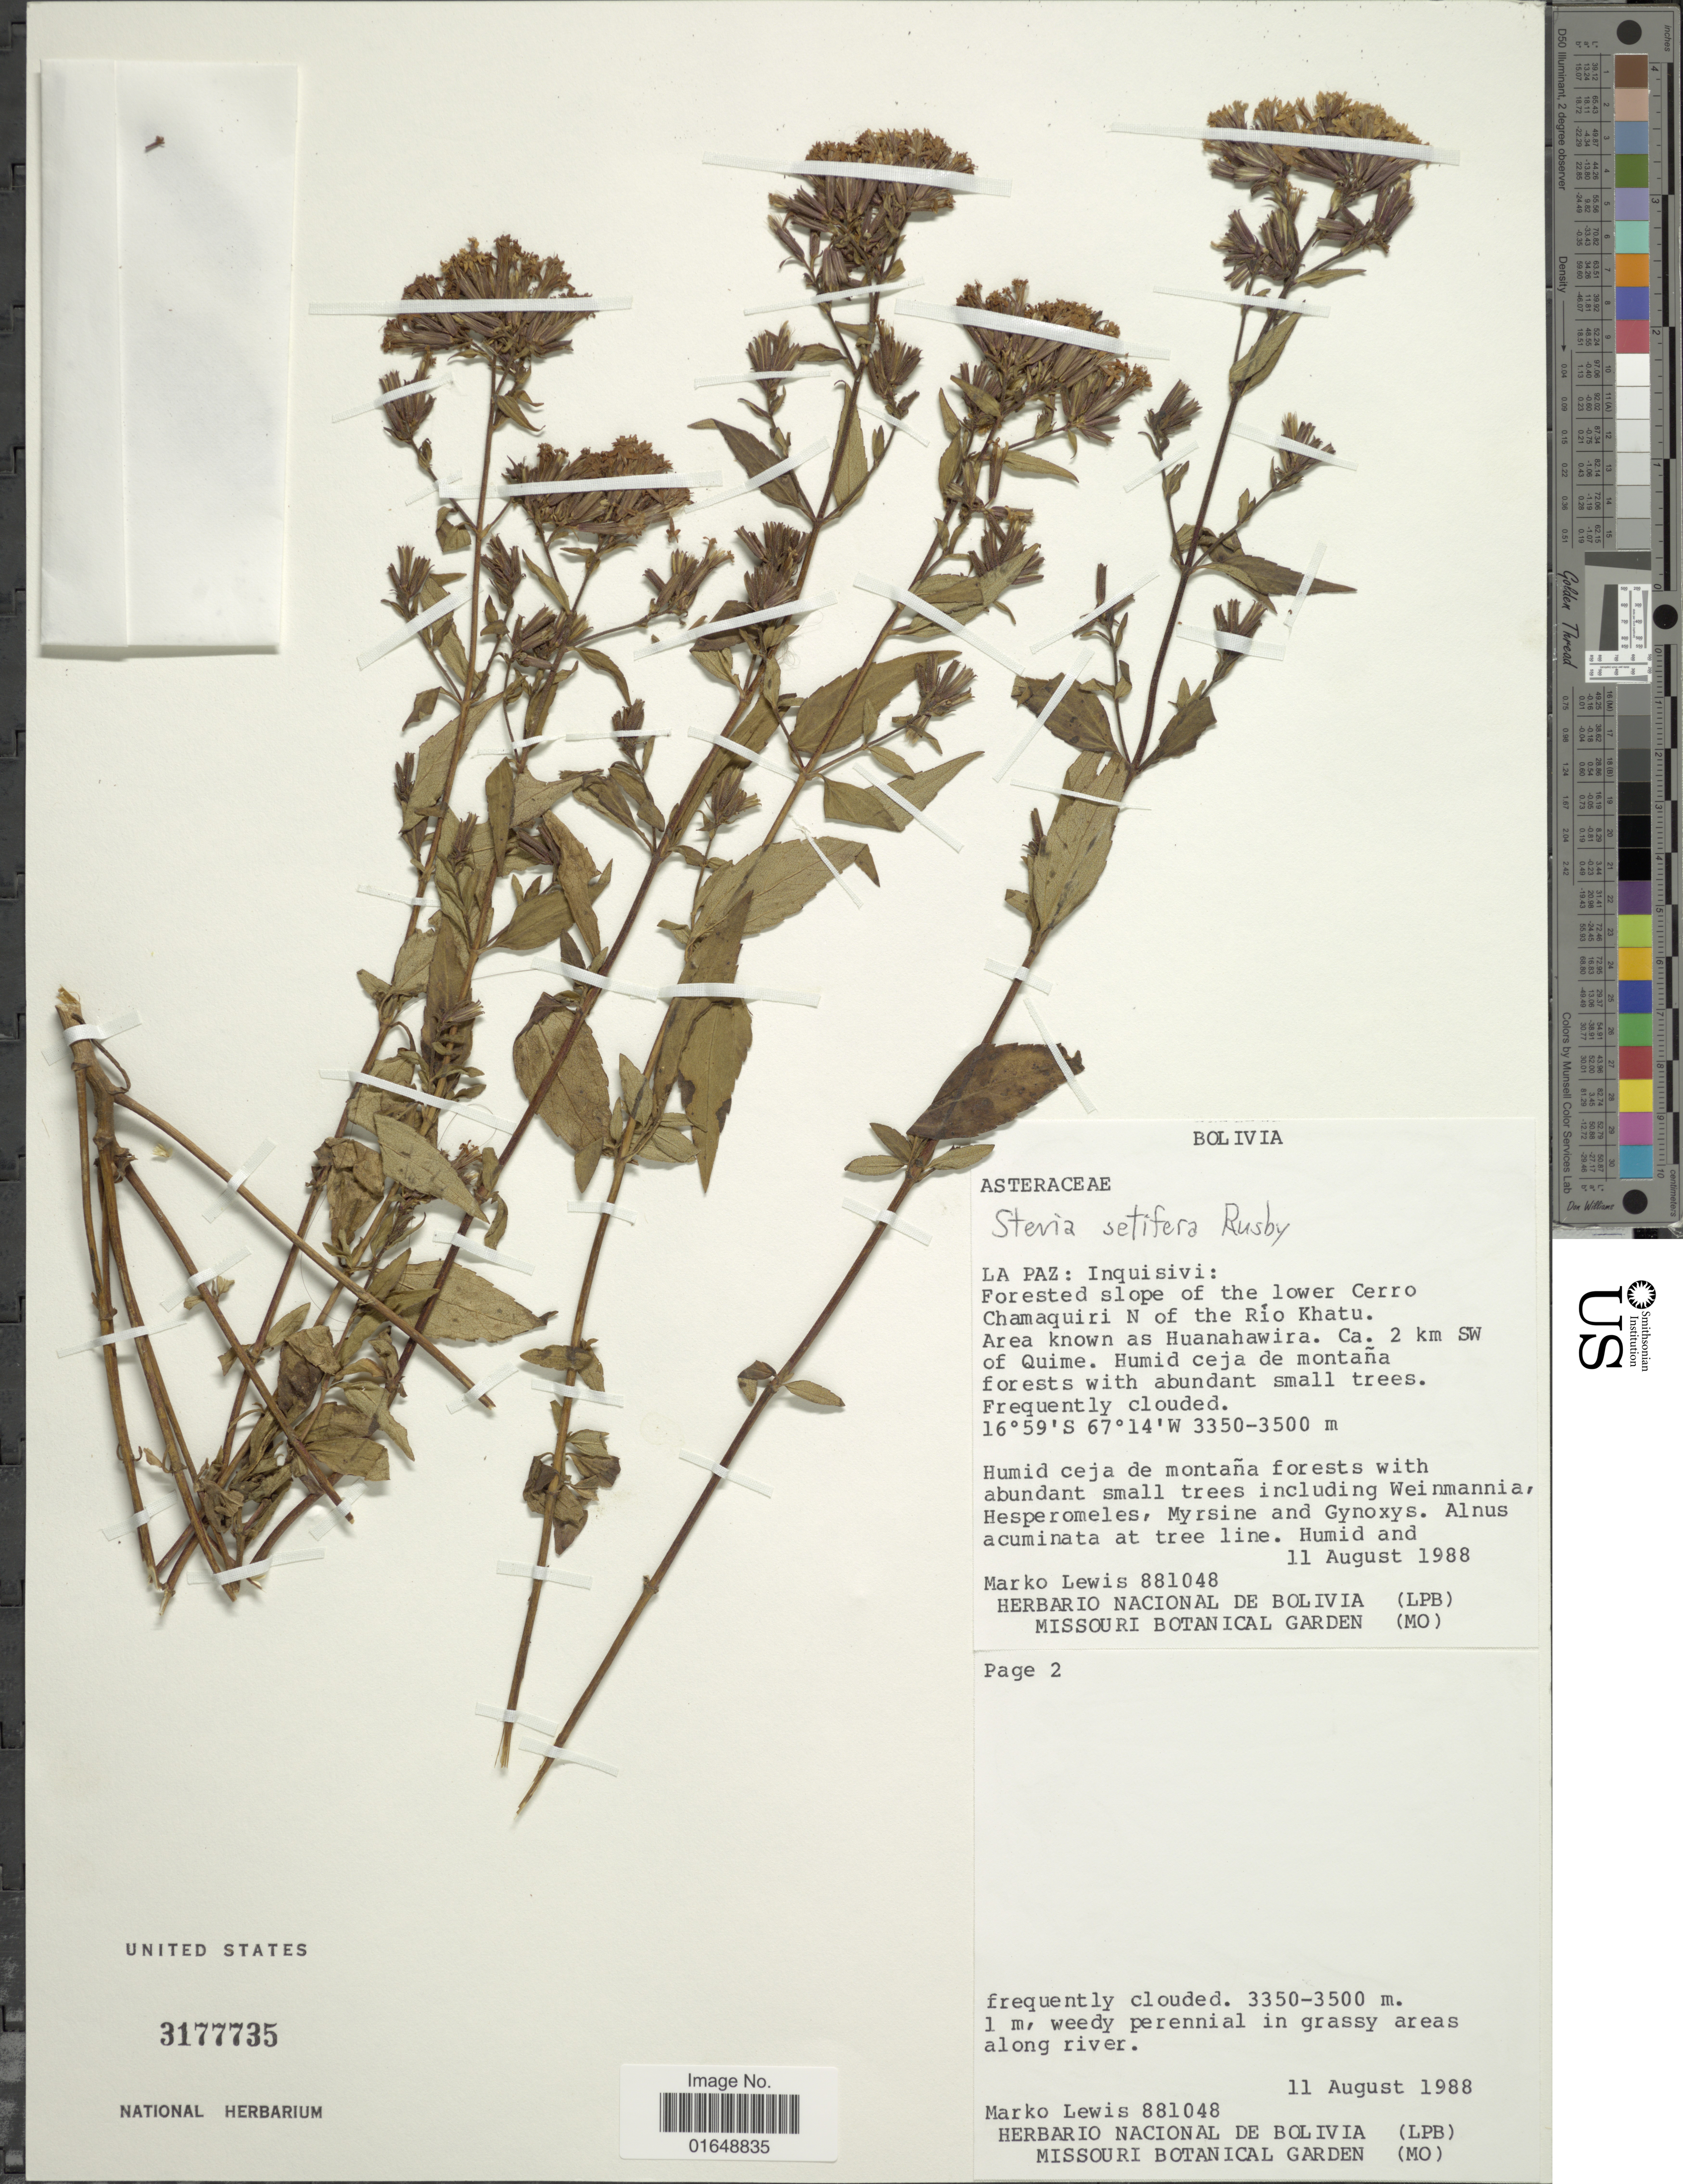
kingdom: Plantae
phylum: Tracheophyta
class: Magnoliopsida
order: Asterales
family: Asteraceae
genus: Stevia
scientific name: Stevia setifera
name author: Rusby ex B.L. Rob.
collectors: M. A. Lewis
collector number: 881048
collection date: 1988-08-11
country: Bolivia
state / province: La Paz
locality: La Paz: Inquisivi: Forested slope of the lower Cerro Chamaquiri N of the Rio Khatu. Area known as Huanahawira. Ca. 2 km SW of Quime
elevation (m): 3350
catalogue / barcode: US 3177735